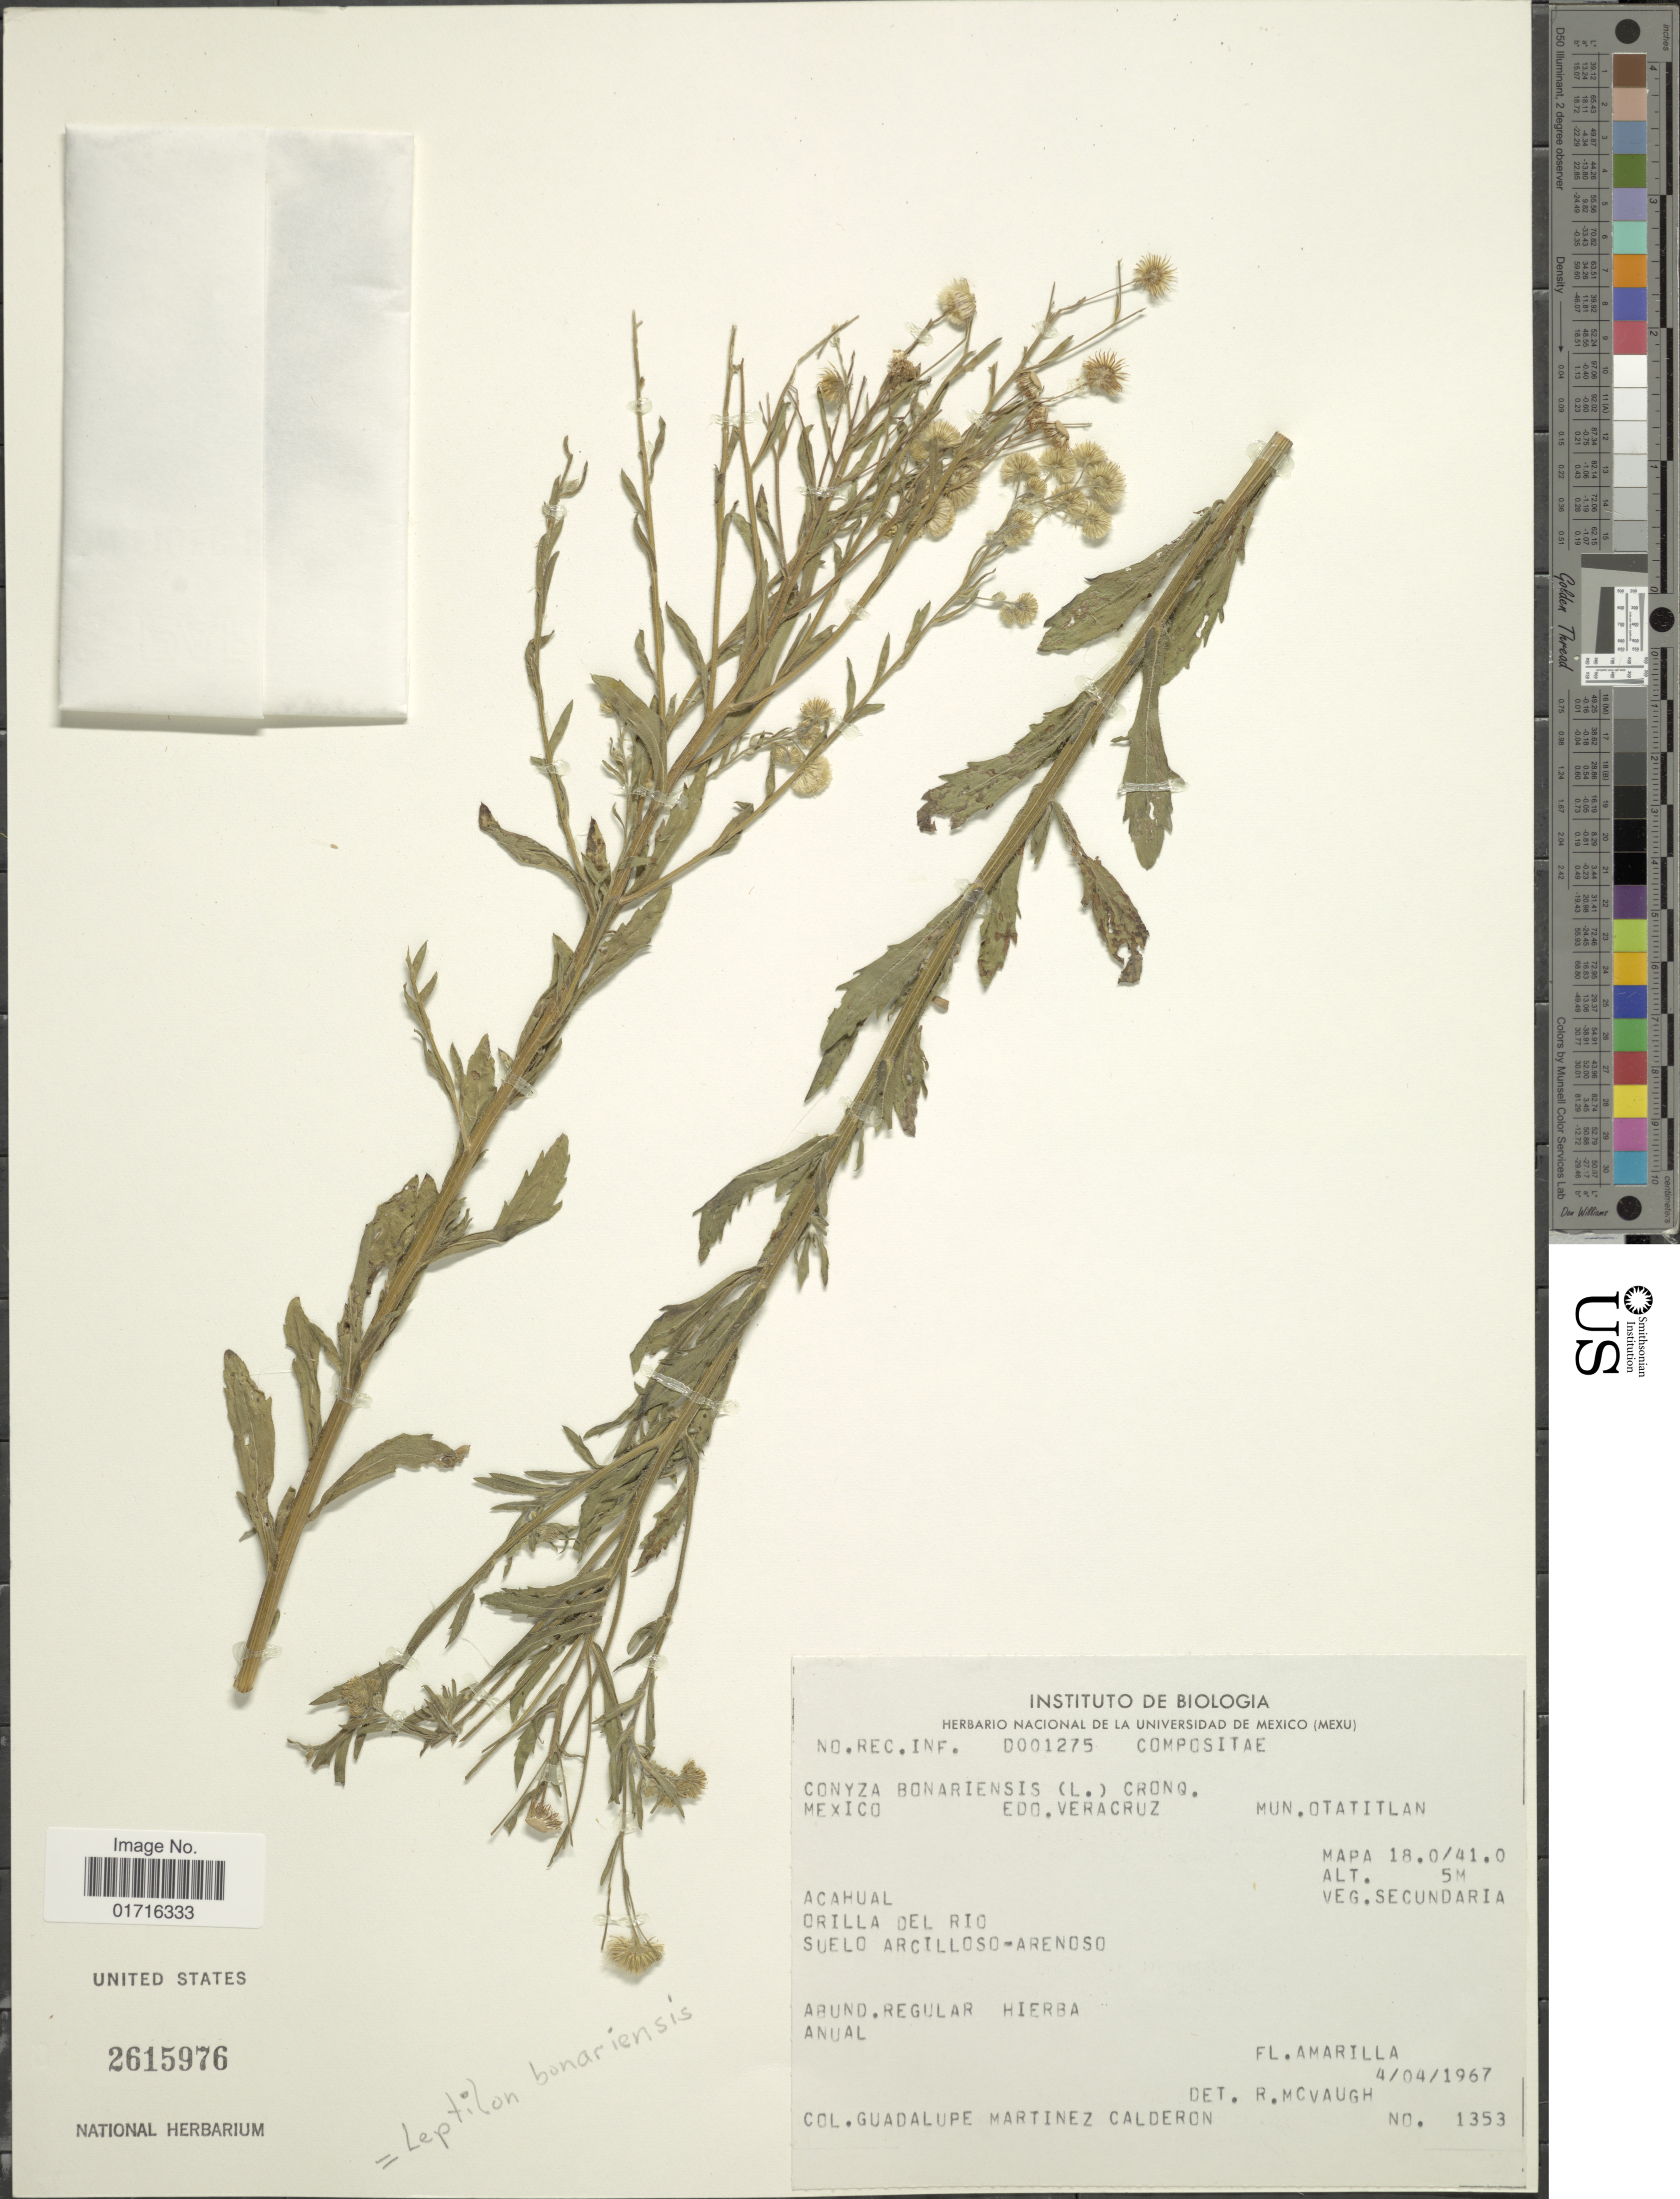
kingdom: Plantae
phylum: Tracheophyta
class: Magnoliopsida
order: Asterales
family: Asteraceae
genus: Conyza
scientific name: Conyza bonariensis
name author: (L.) Cronq.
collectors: G. Martinez-C.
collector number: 1353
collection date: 1967-04-04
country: Mexico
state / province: Veracruz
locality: Mun. Otatitlan, Acahual, Orilla Del Rio, Suelo Arcilloso-Arenoso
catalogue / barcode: US 2615976